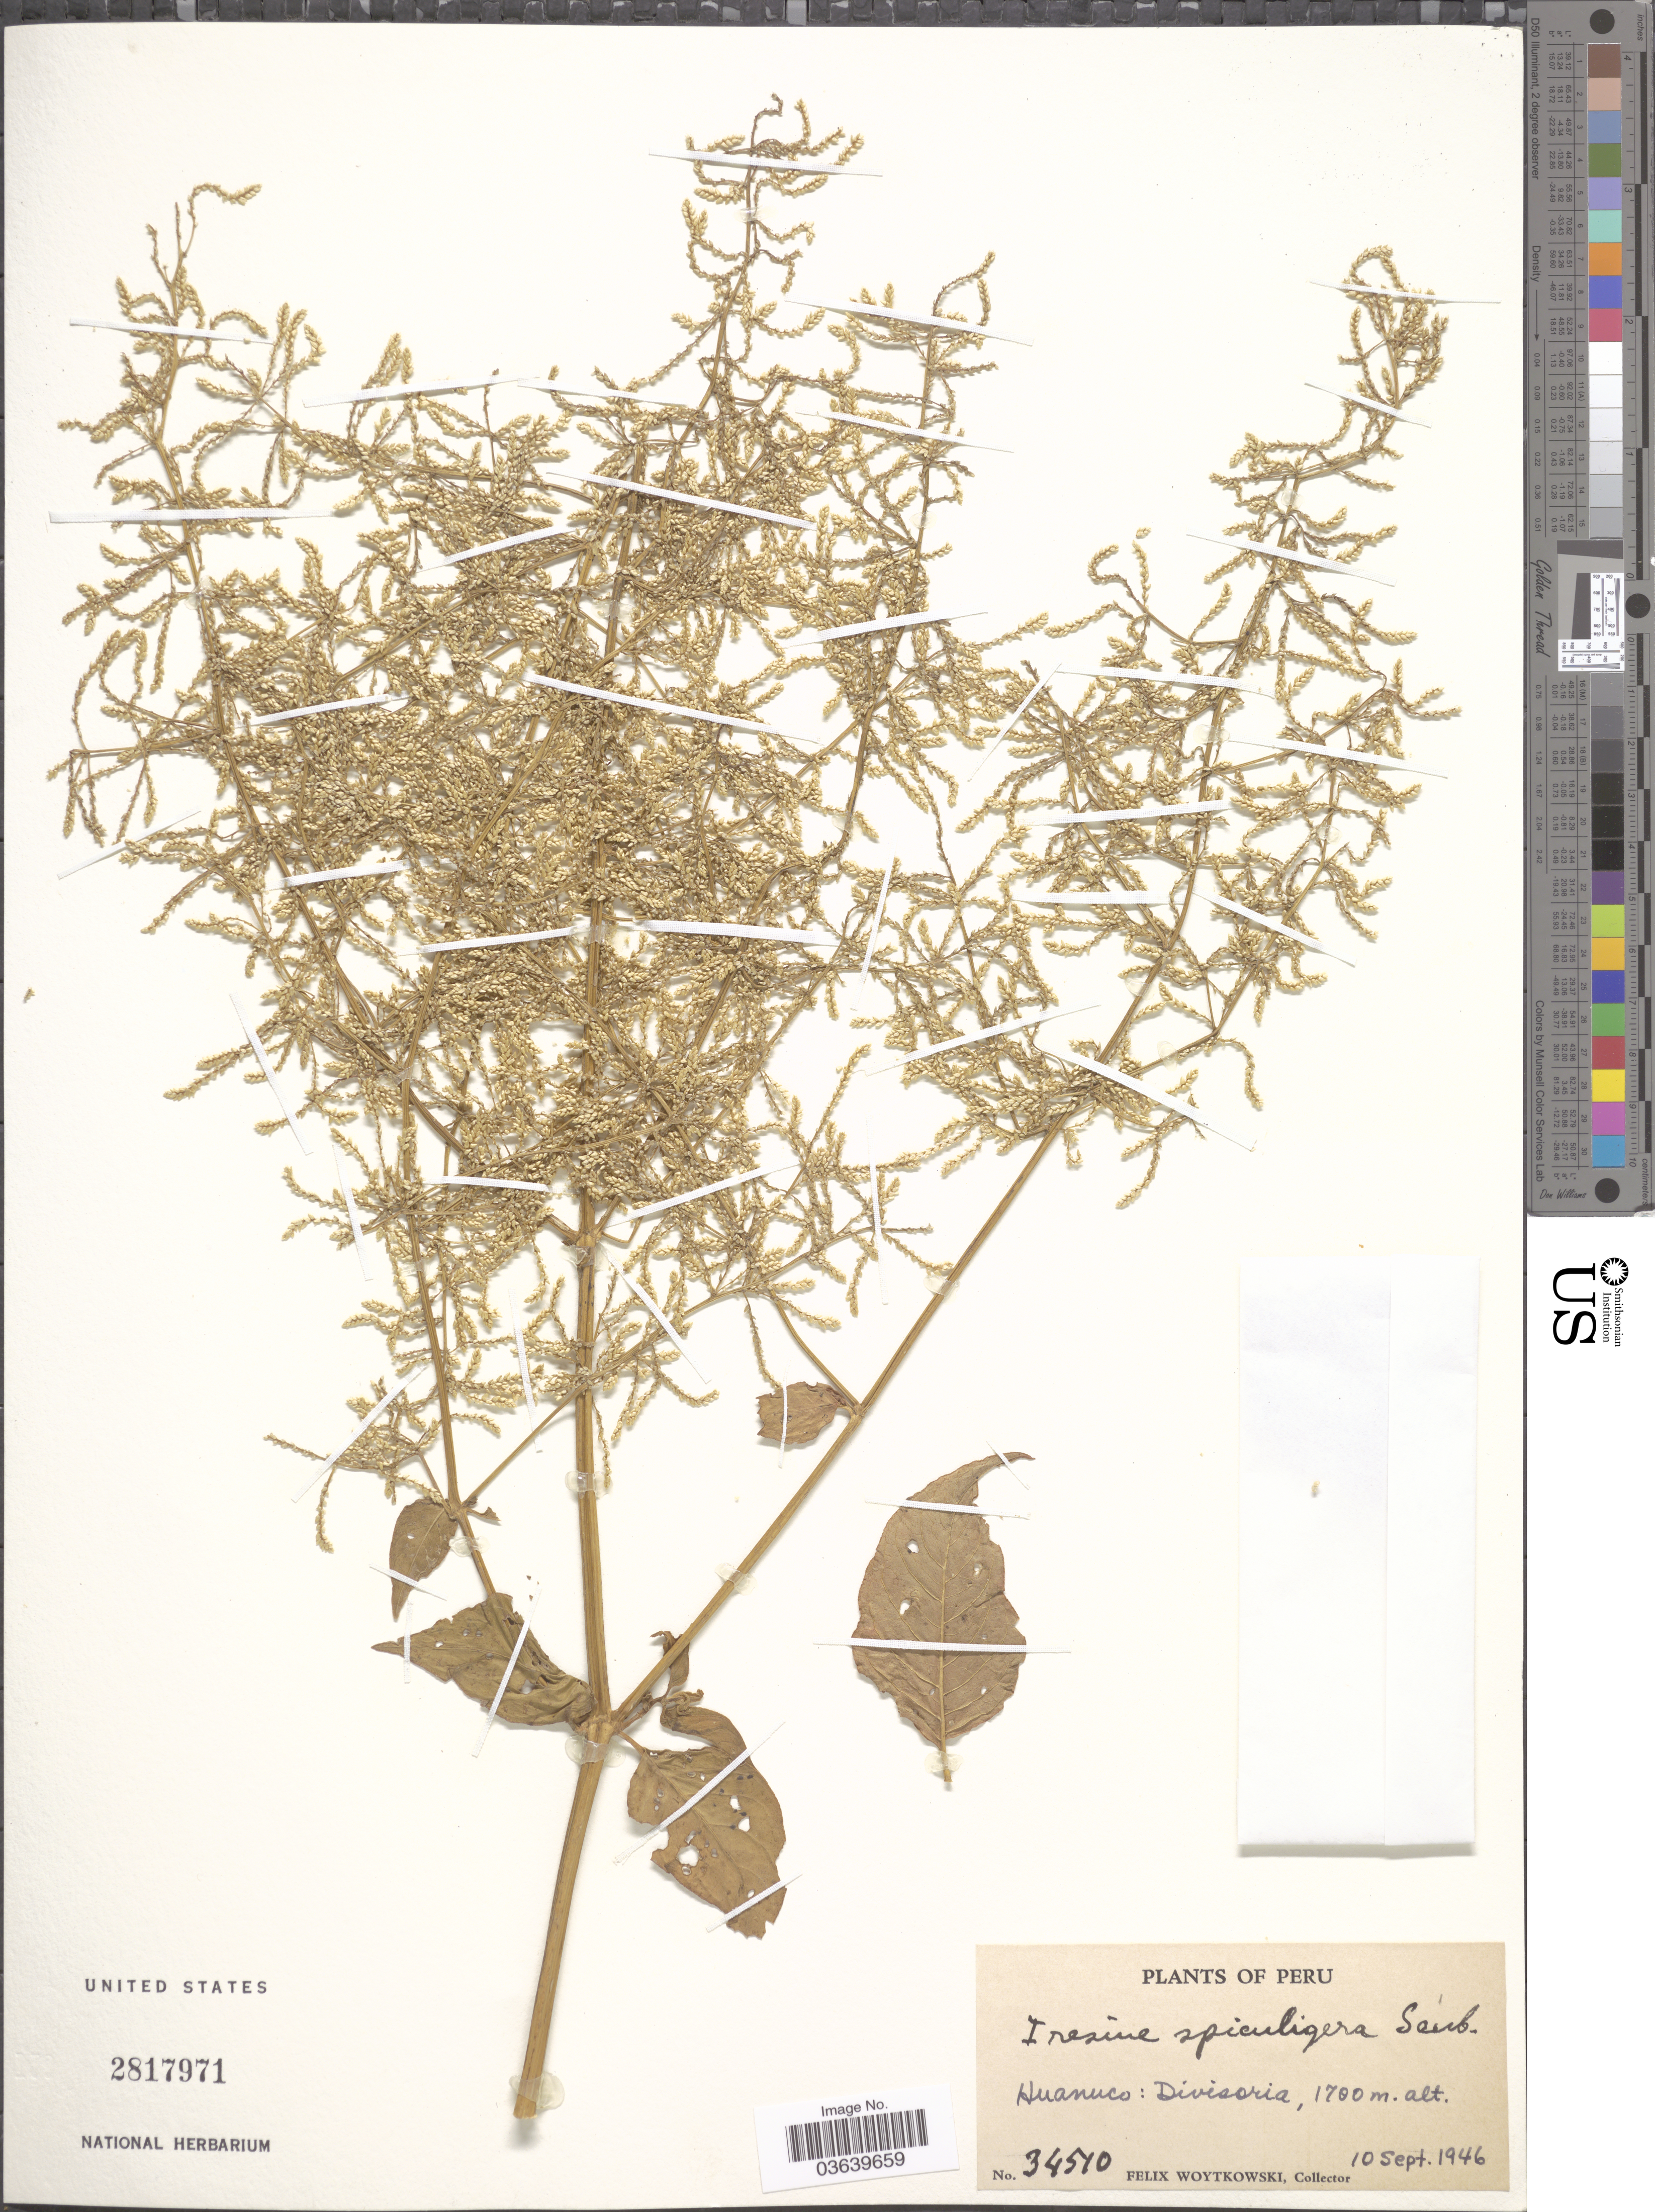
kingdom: Plantae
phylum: Tracheophyta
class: Magnoliopsida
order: Caryophyllales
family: Amaranthaceae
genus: Iresine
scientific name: Iresine spiculigera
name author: Seub.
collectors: F. Woytkowski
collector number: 34510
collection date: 1946-09-10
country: Peru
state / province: Huánuco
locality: Divisoria.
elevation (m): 1700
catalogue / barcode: US 2817971